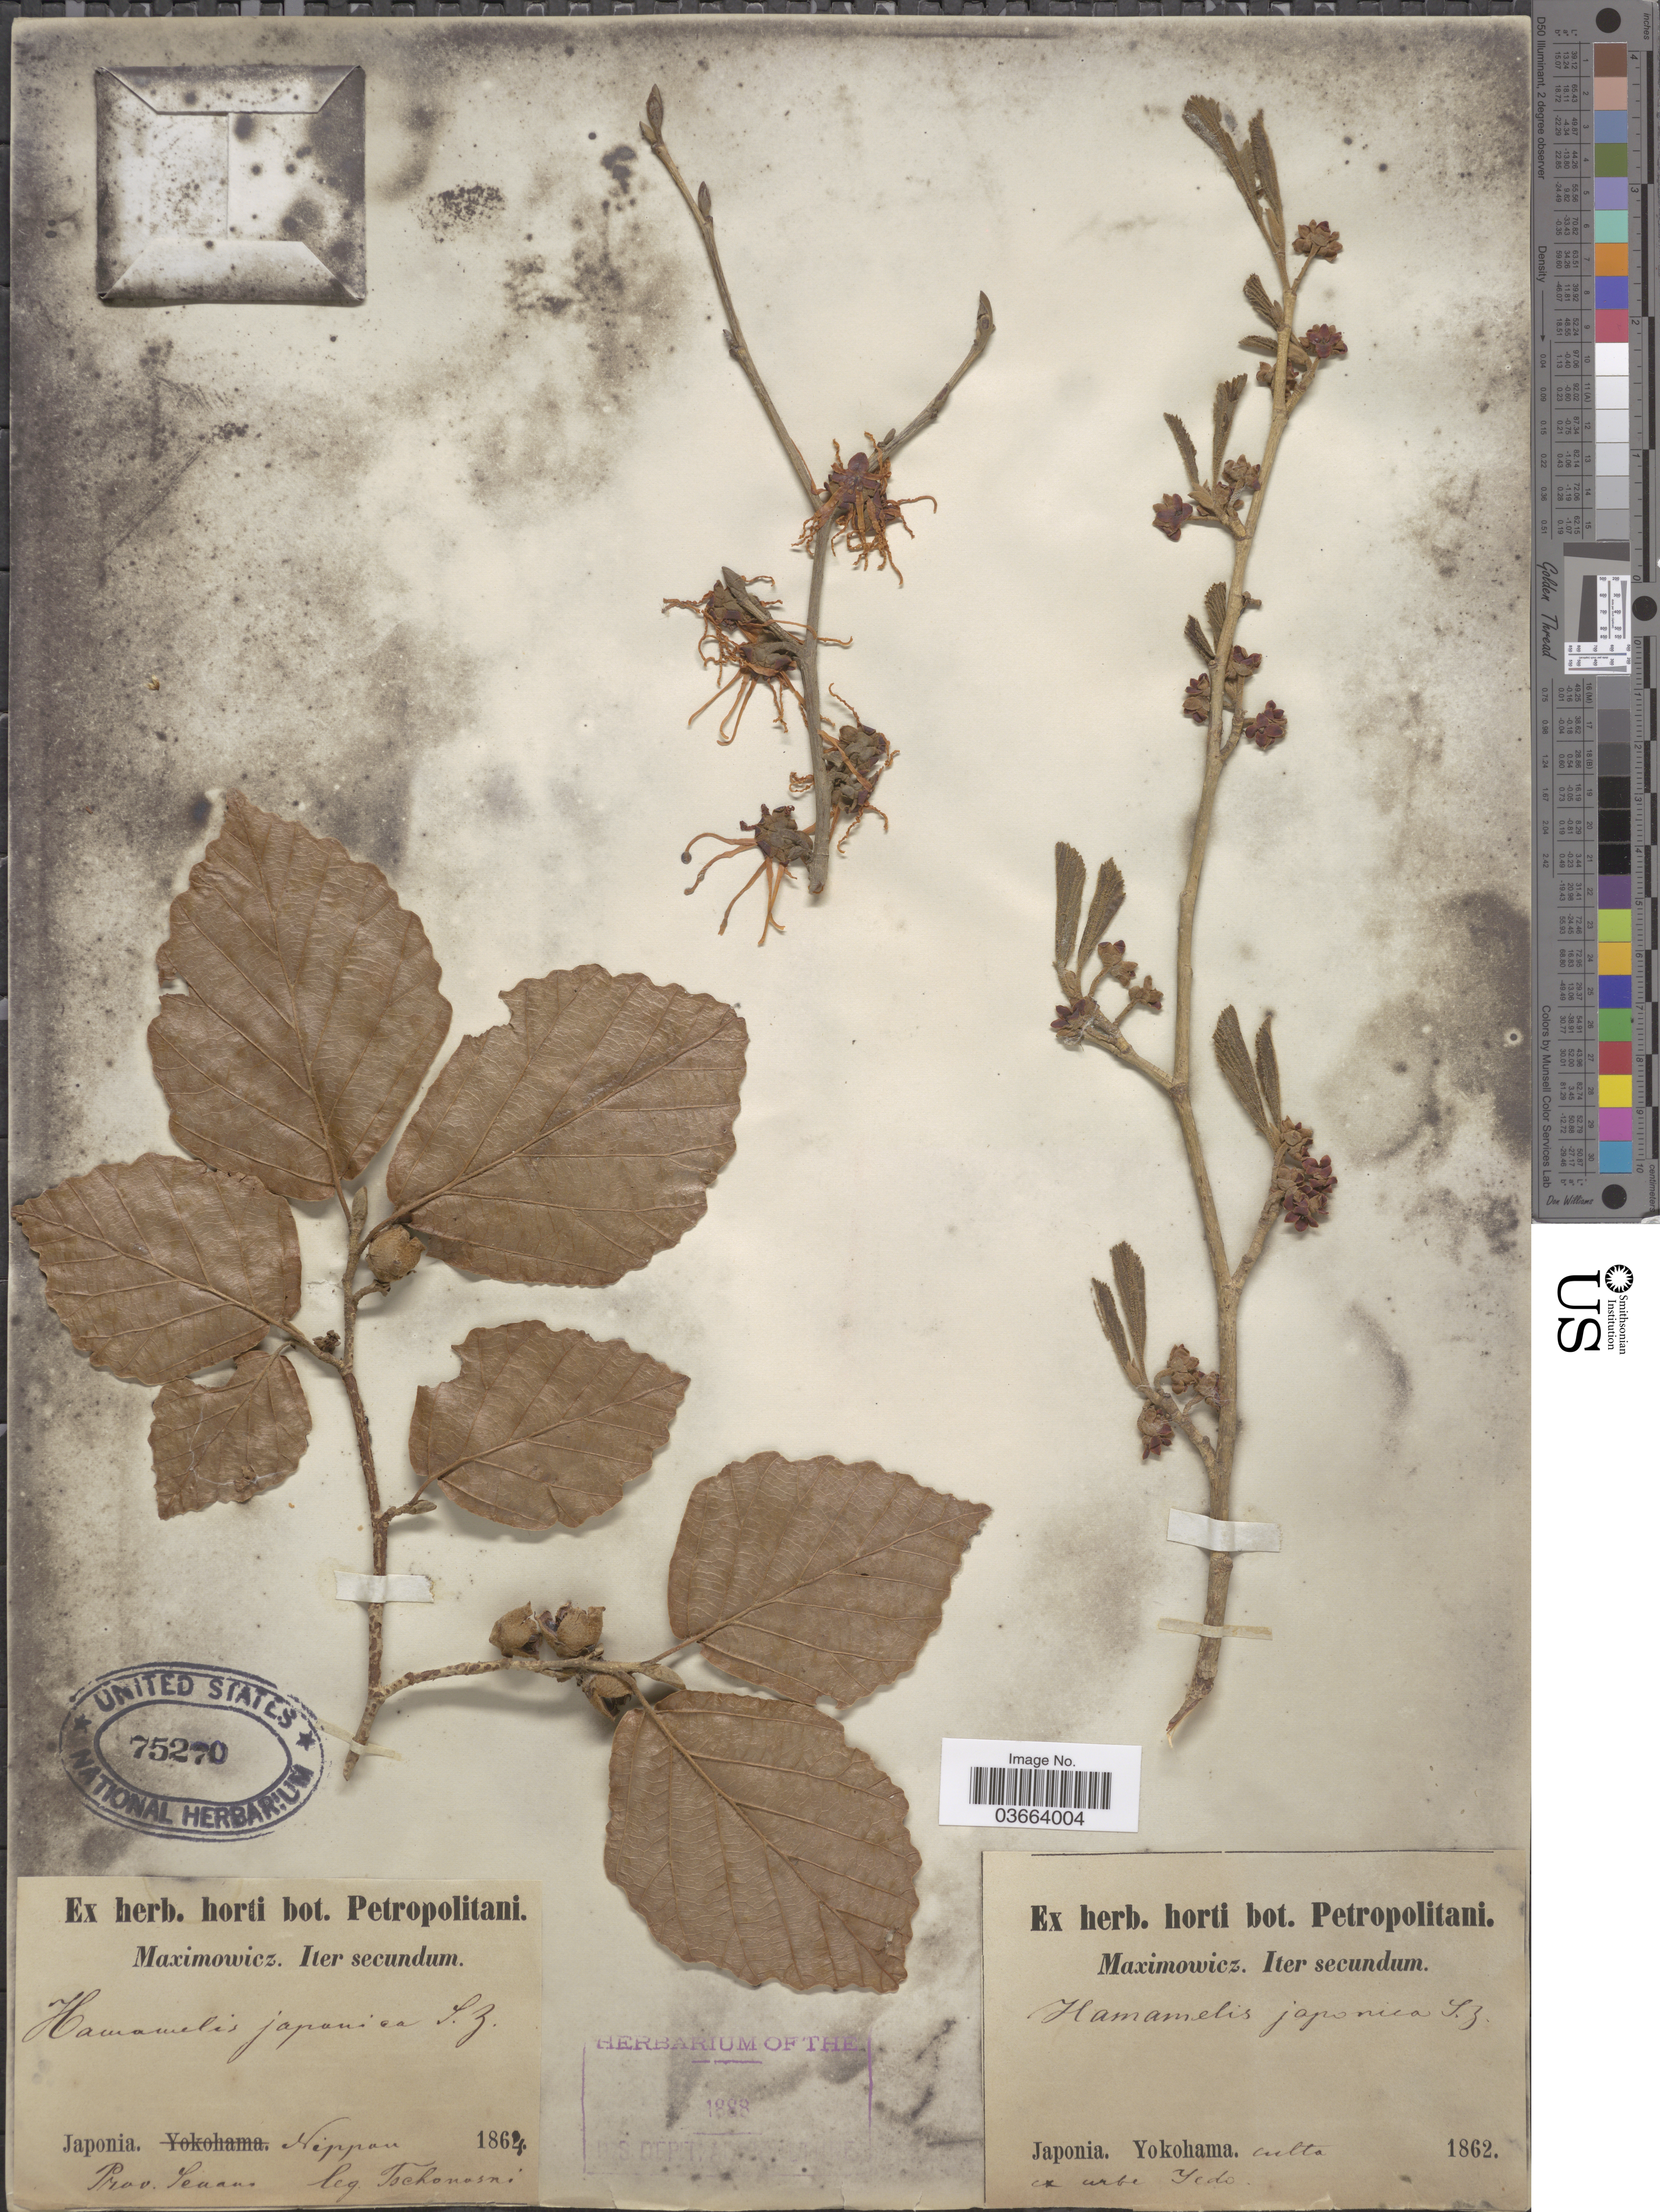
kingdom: Plantae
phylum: Tracheophyta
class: Magnoliopsida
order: Saxifragales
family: Hamamelidaceae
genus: Hamamelis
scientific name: Hamamelis japonica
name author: Siebold & Zucc.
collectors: -. Tschonoski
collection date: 1864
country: Japan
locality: Nippon. Prov. Senano.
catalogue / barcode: US 75270-2